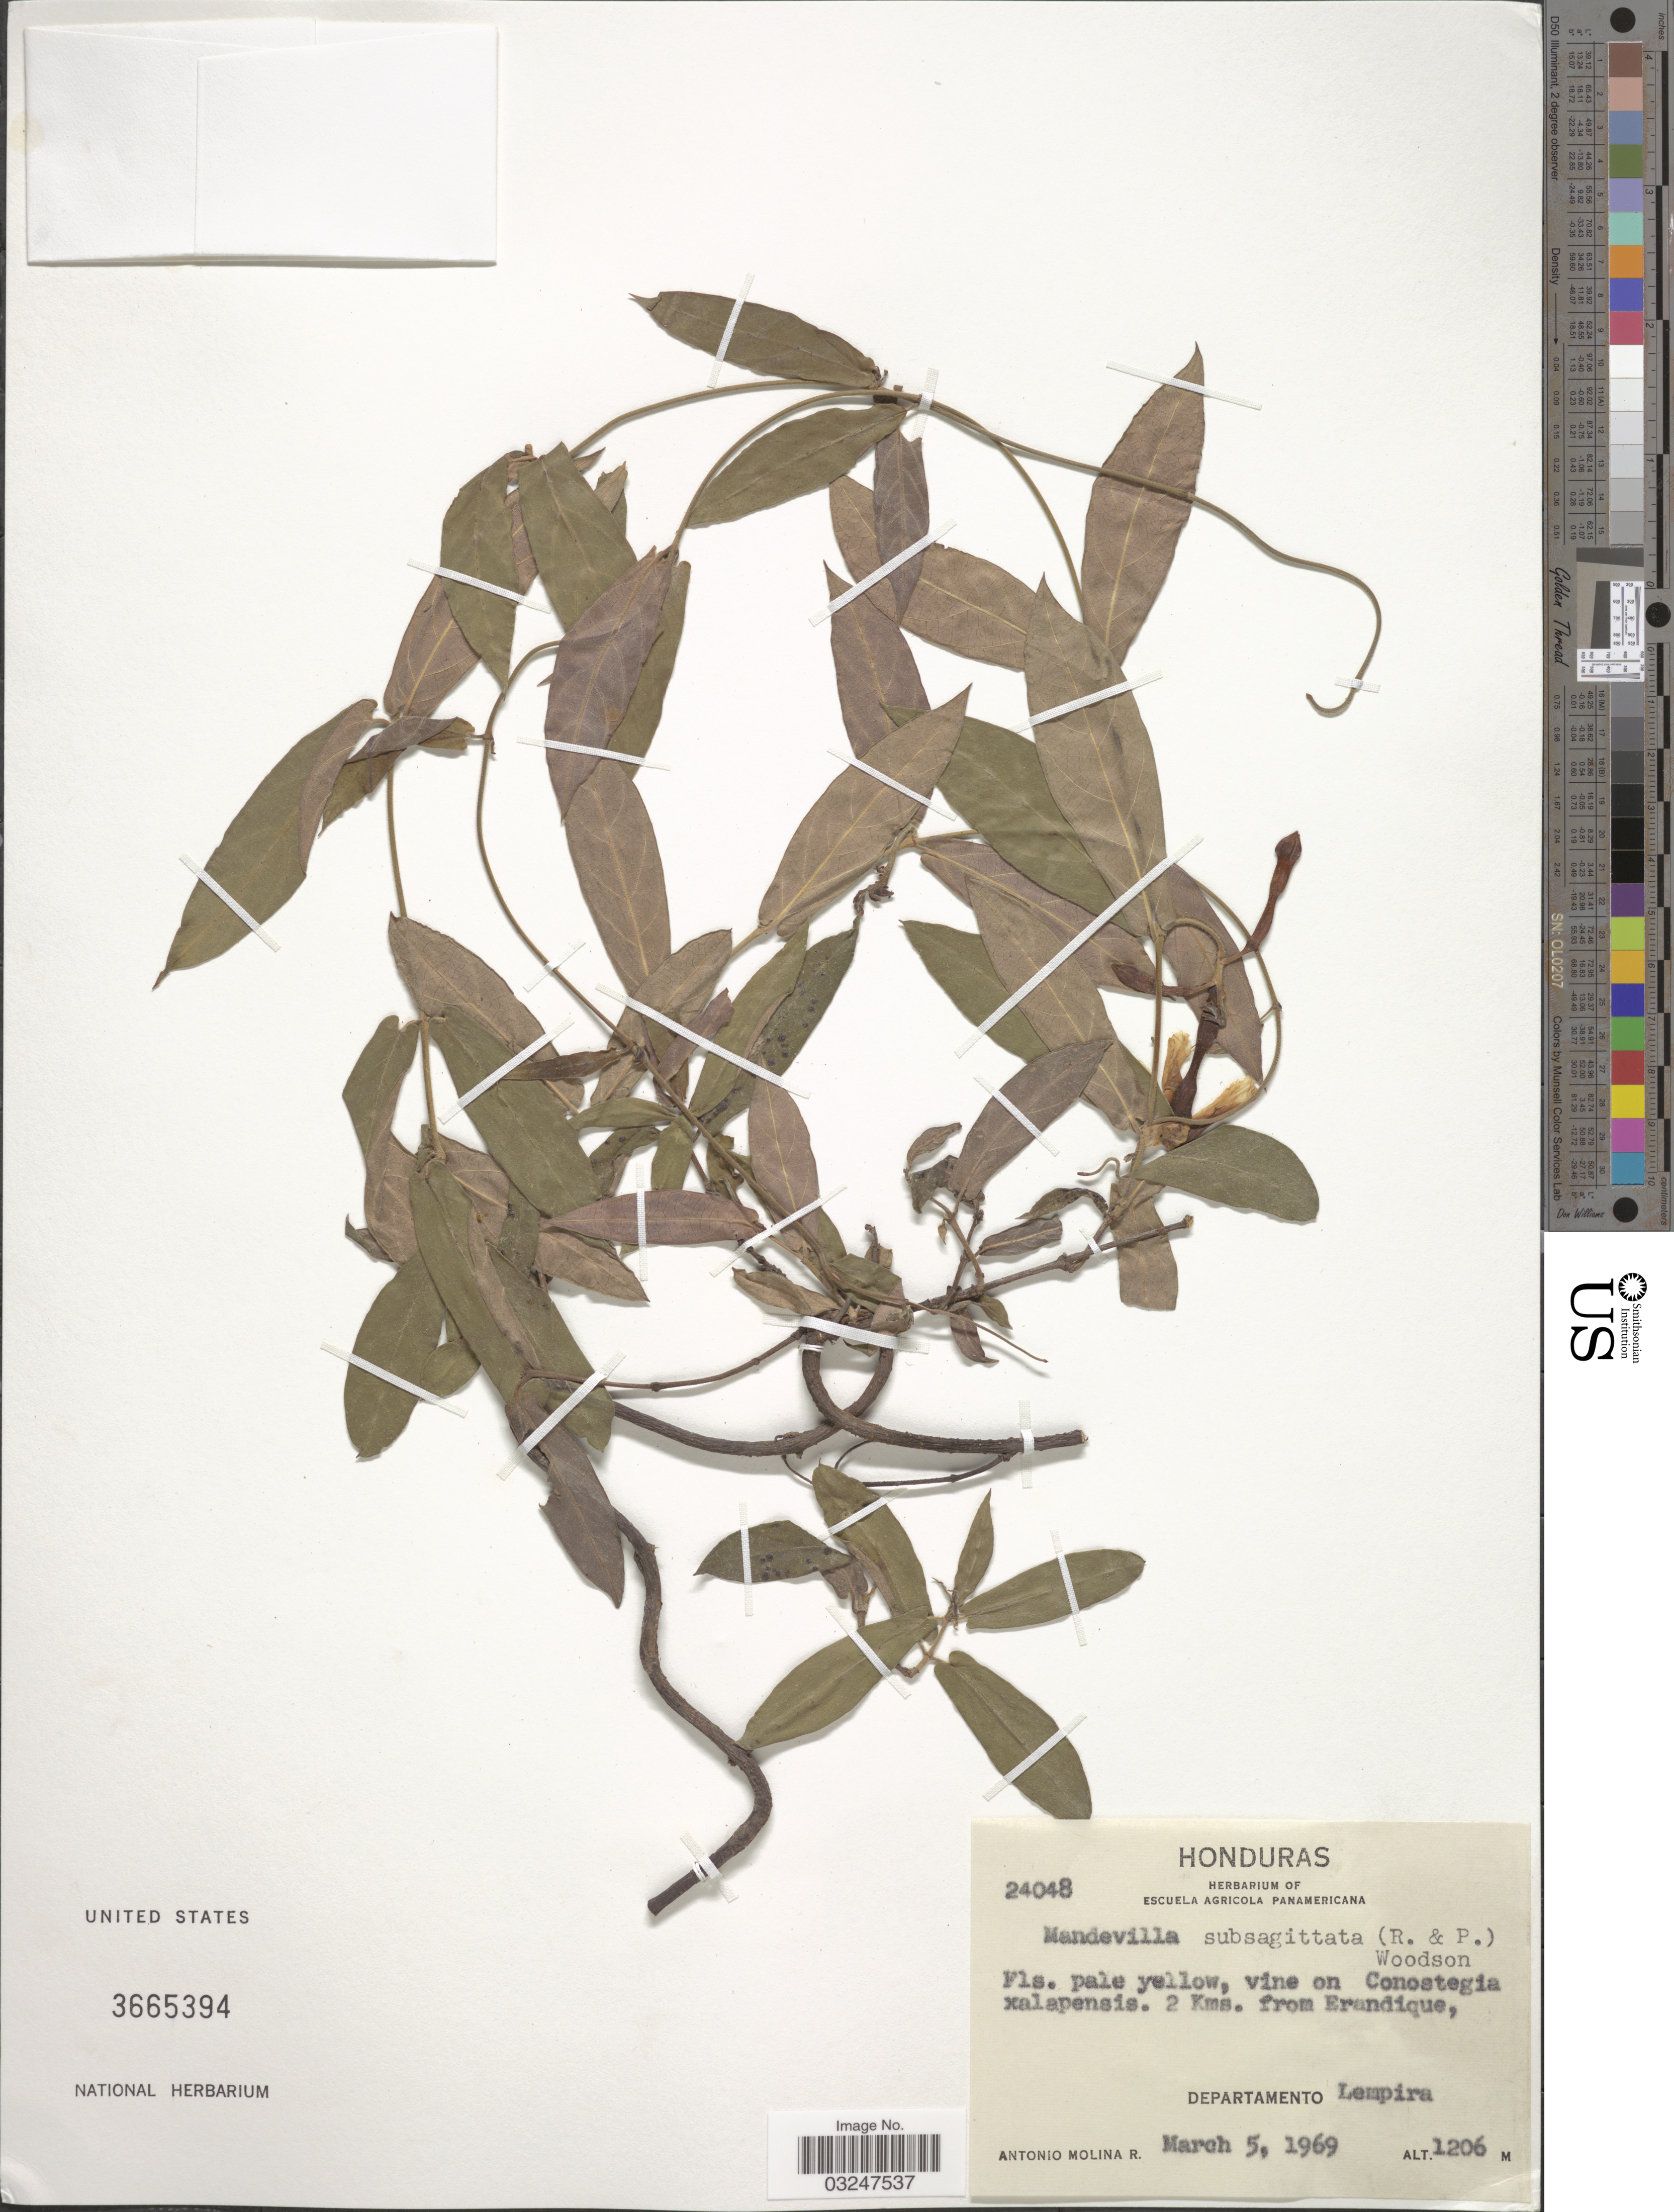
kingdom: Plantae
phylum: Tracheophyta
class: Magnoliopsida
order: Gentianales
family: Apocynaceae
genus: Mandevilla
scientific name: Mandevilla subsagittata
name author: (Ruiz & Pav.) Woodson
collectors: A. Molina R.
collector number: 24048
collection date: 1969-03-05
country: Honduras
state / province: Lempira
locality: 2 Kms. from Erandique, Departamento Lempira.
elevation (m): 1206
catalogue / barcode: US 3665394